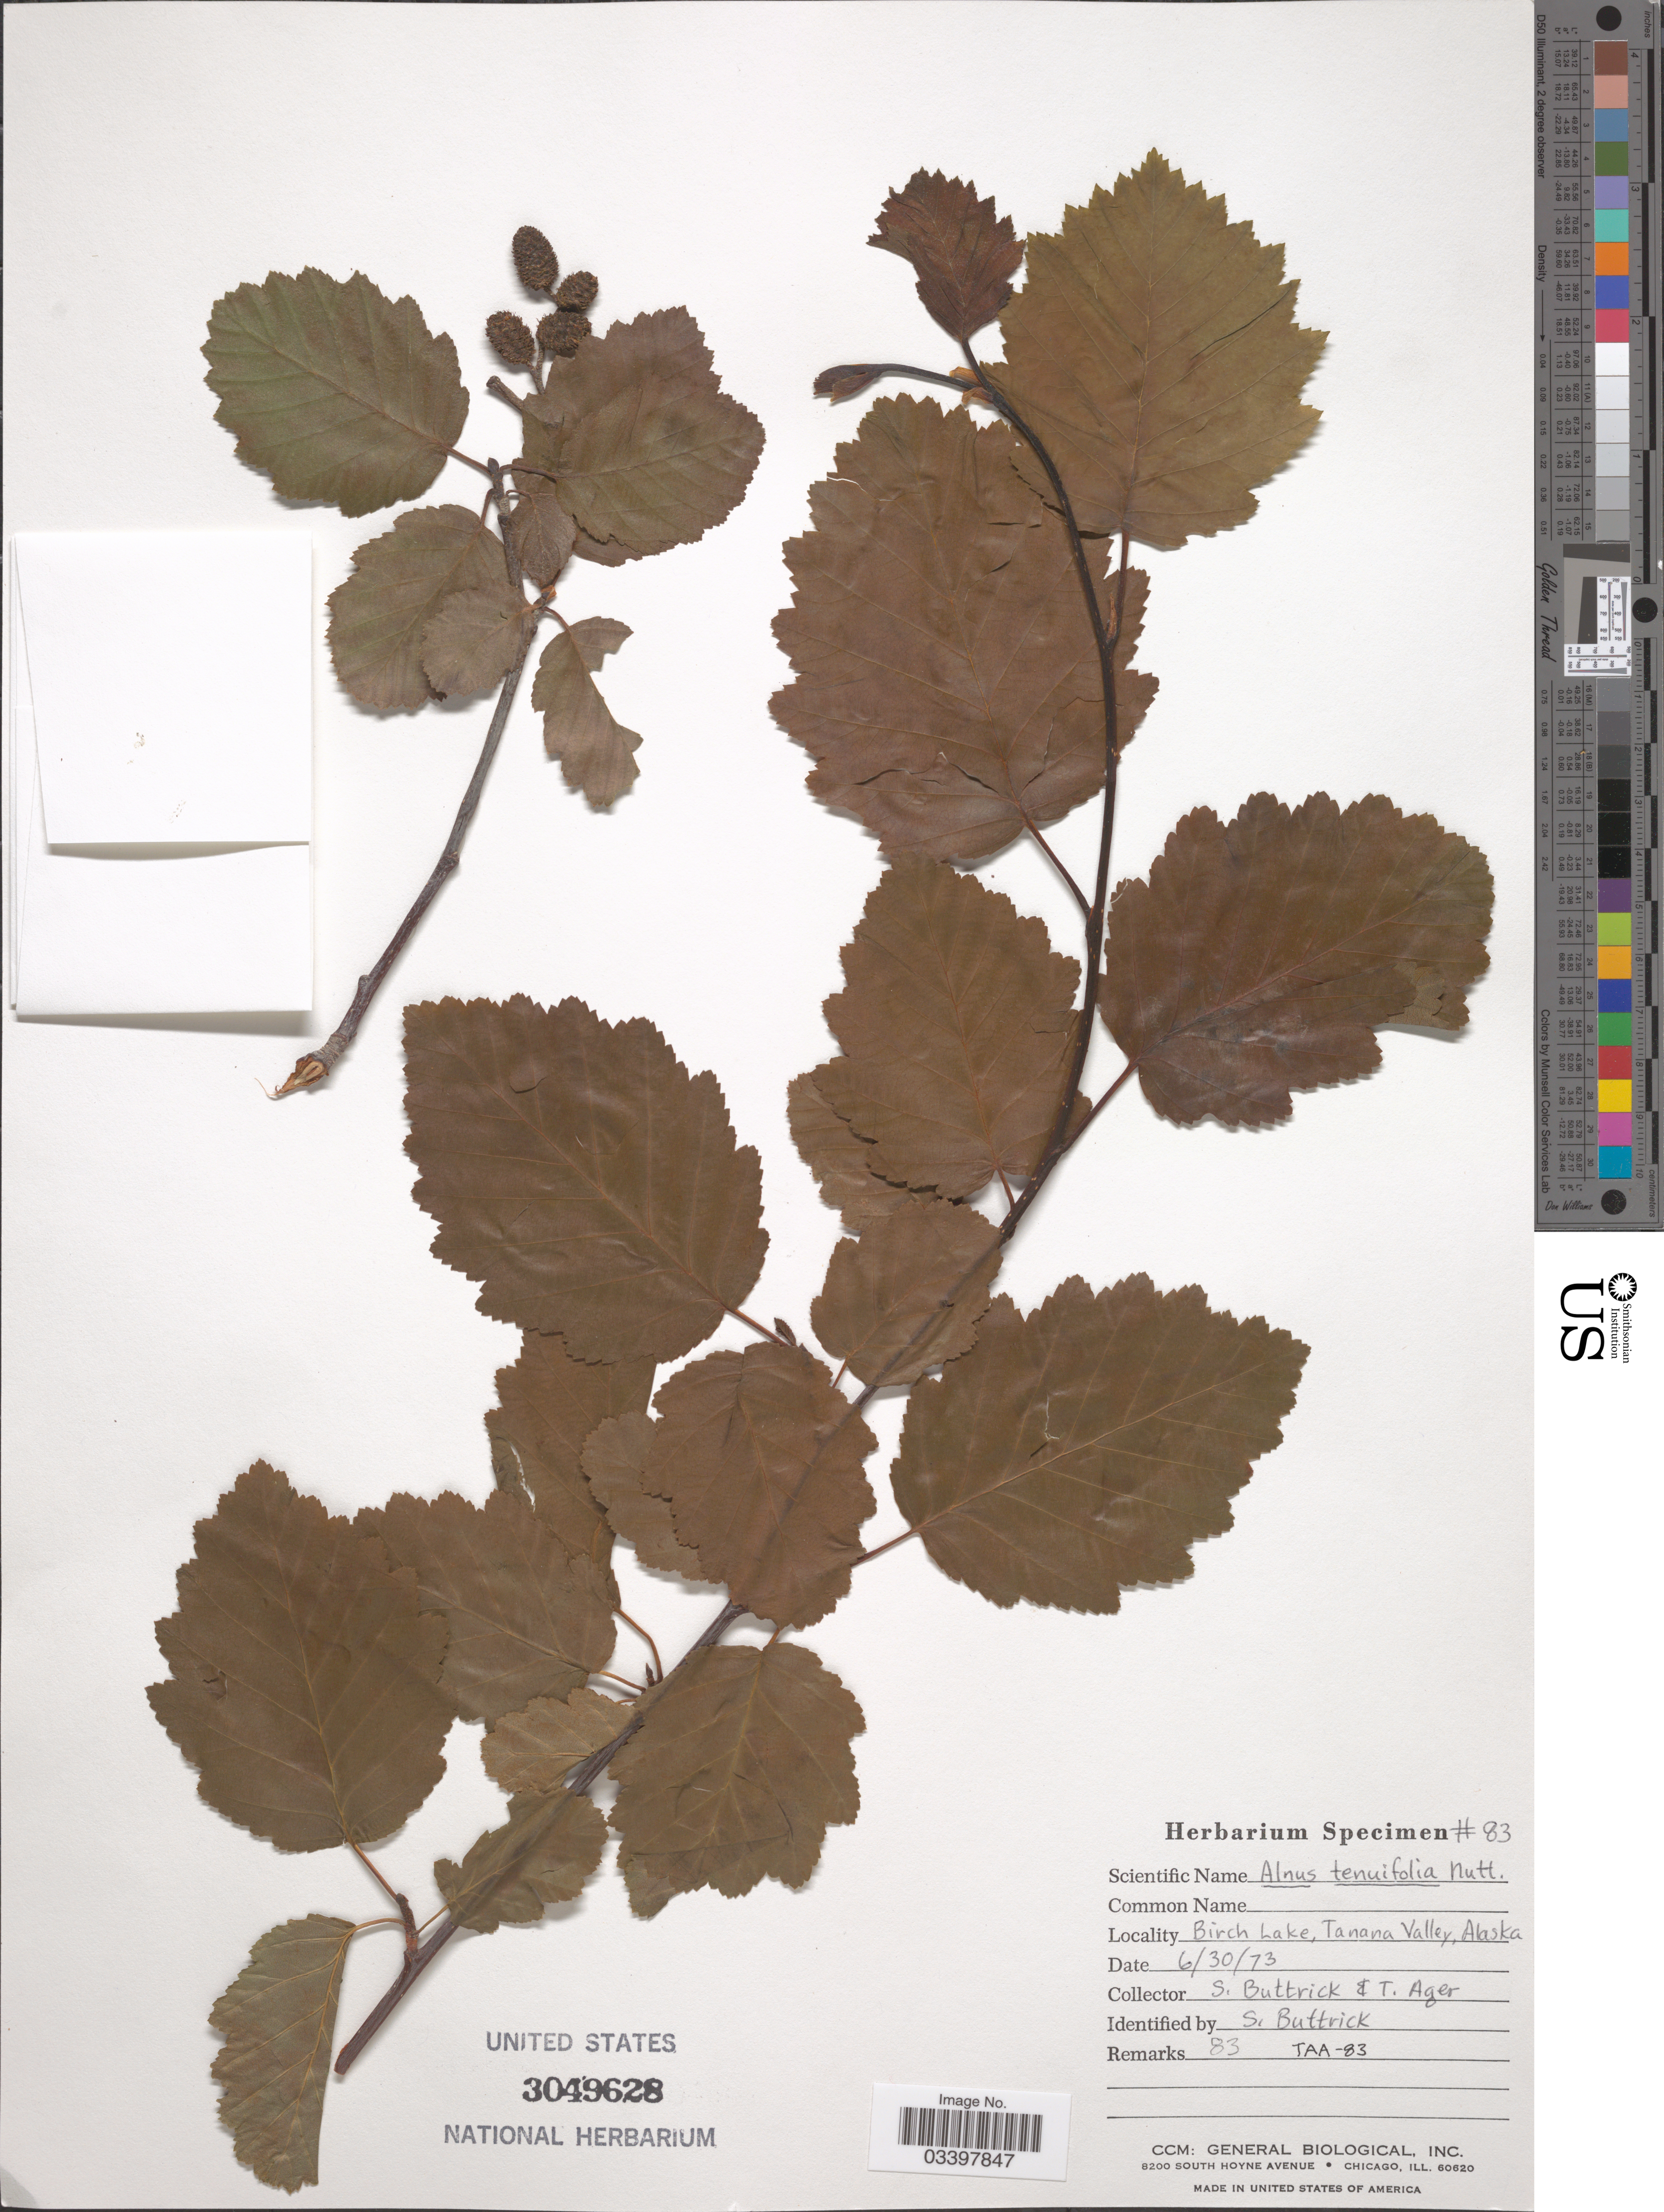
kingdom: Plantae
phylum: Tracheophyta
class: Magnoliopsida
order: Fagales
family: Betulaceae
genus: Alnus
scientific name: Alnus incana subsp. tenuifolia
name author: (Nutt.) Breitung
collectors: S. Buttrick & T. Ager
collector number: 83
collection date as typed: Transcribed d/m/y: 30/6/73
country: United States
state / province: Alaska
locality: Birch Lake, Tanana Valley.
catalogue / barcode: US 3049628